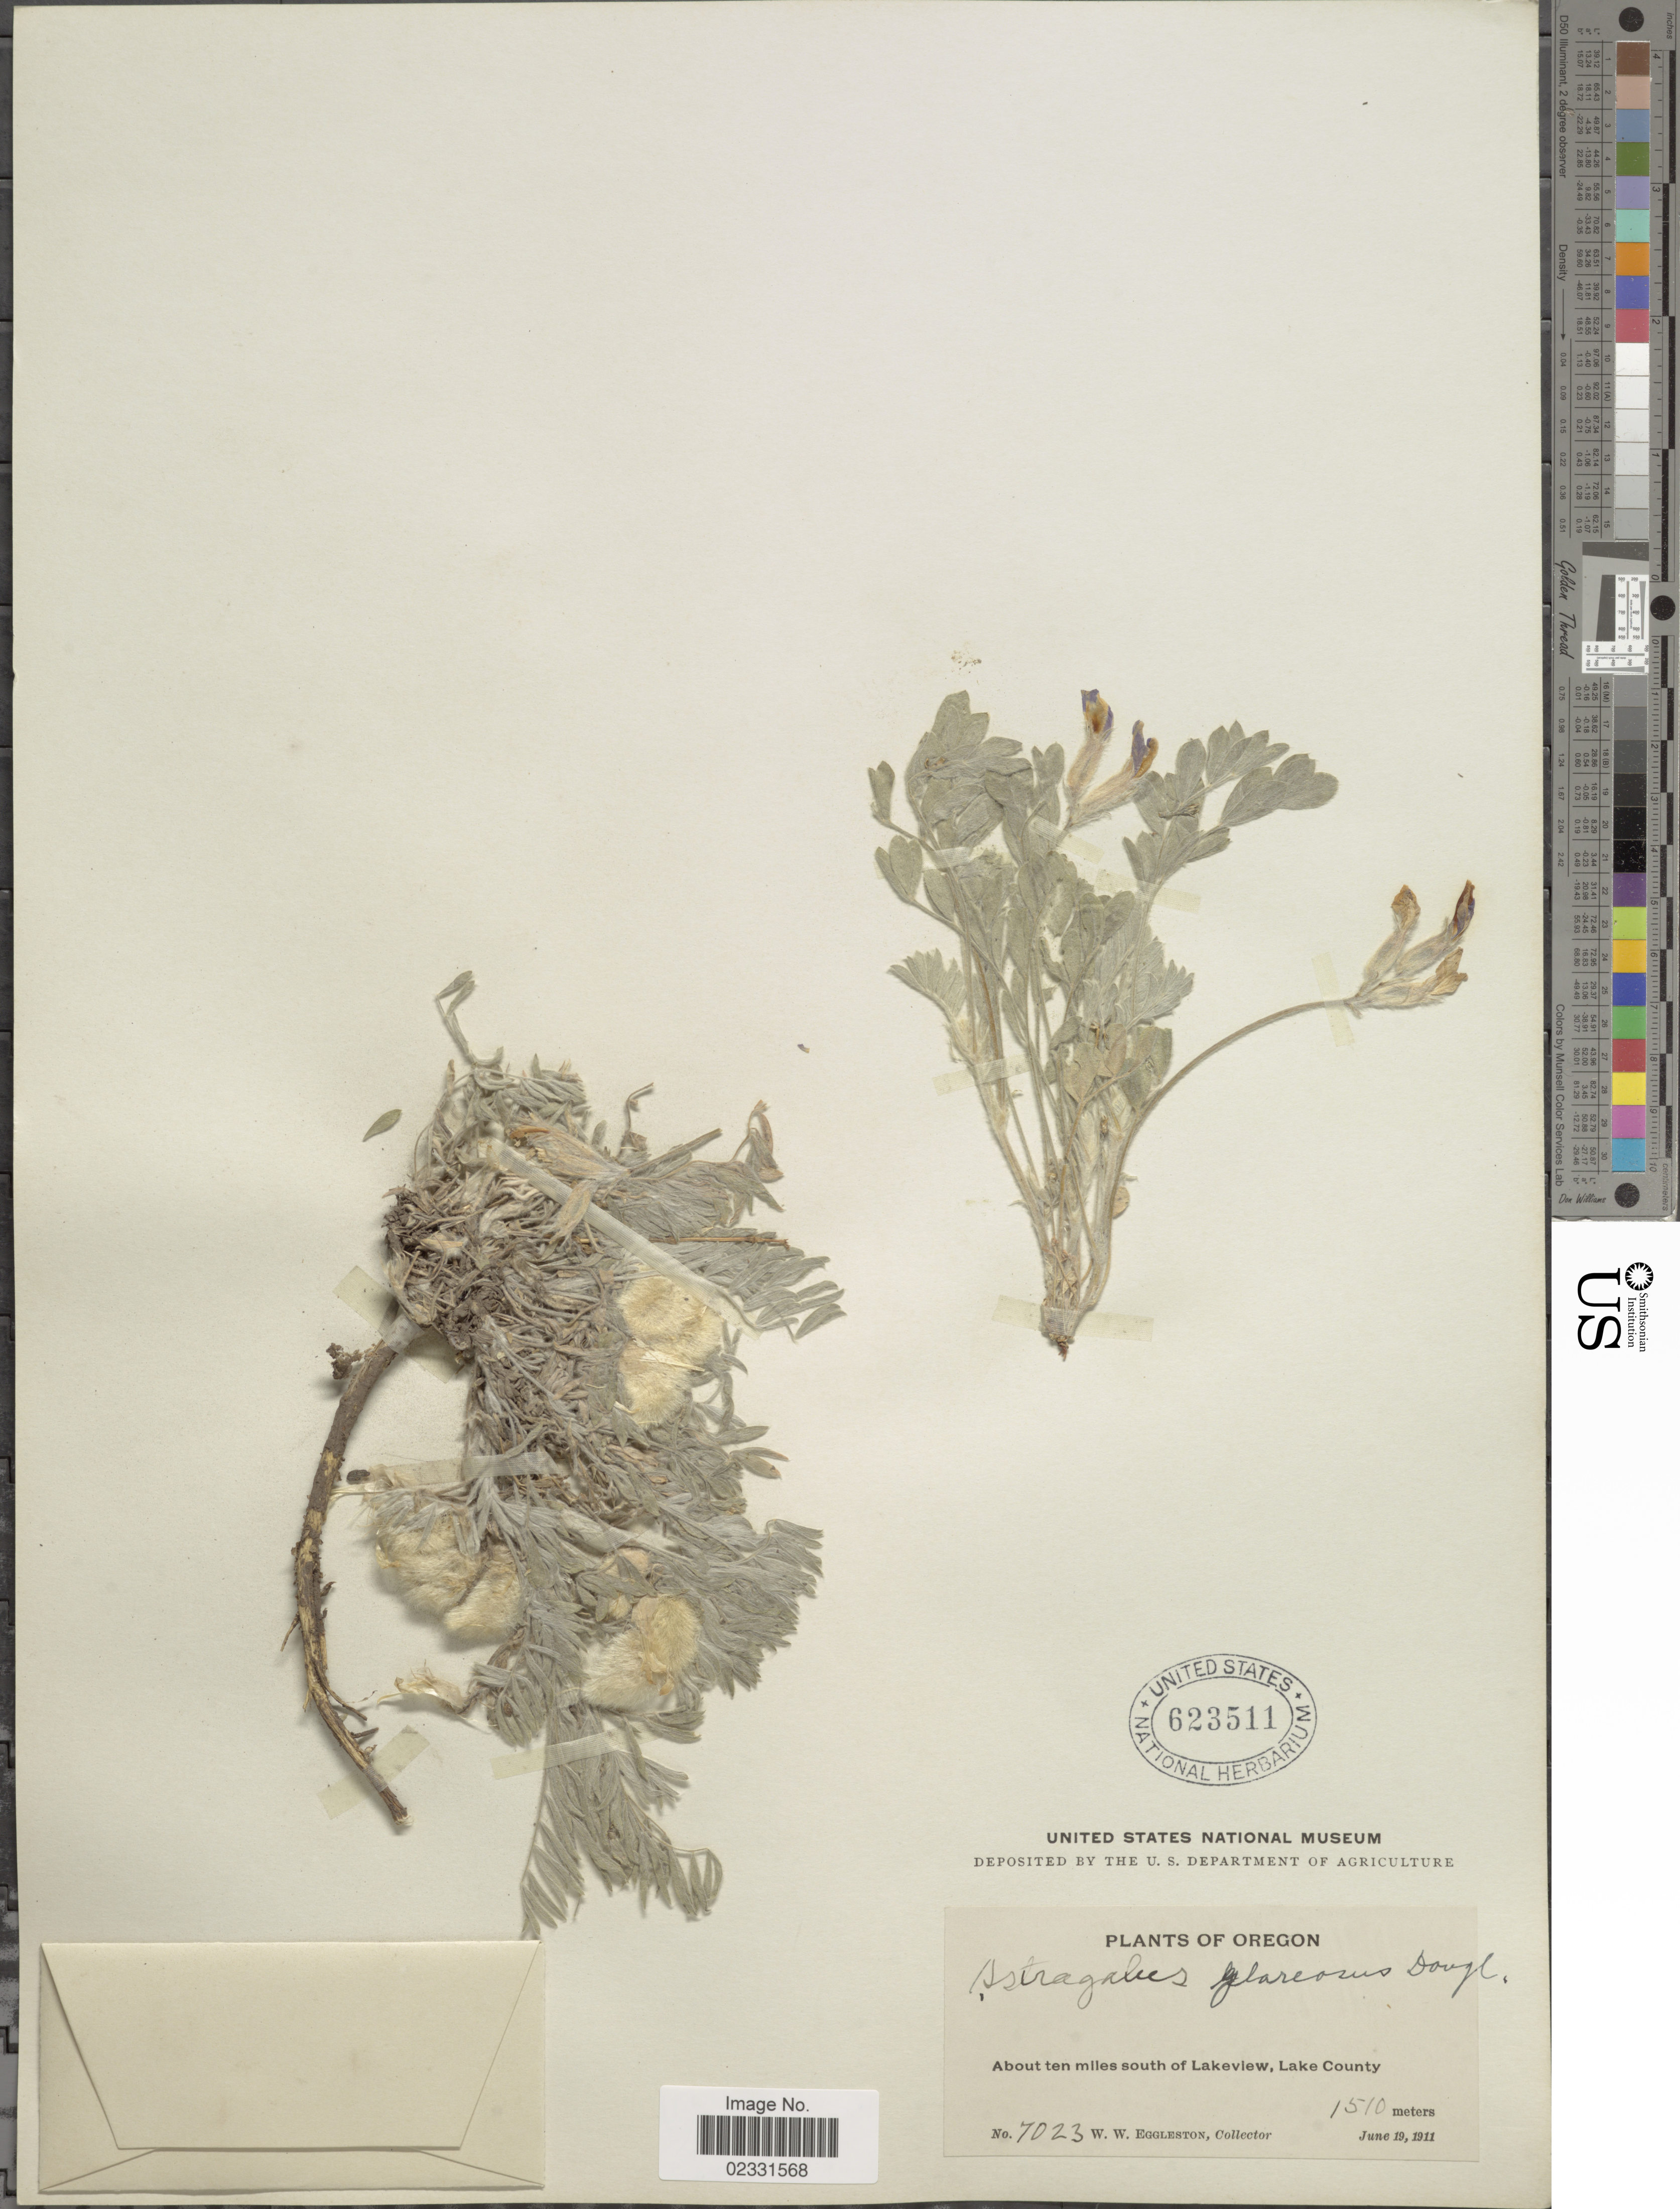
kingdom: Plantae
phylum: Tracheophyta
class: Magnoliopsida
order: Fabales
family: Fabaceae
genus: Astragalus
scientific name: Astragalus purshii var. glareosus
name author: (Douglas ex Hook.) Barneby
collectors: W. W. Eggleston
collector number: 7023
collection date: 1911-06-19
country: United States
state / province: Oregon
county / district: Lake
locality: About ten miles south of Lakeview, Lake County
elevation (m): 1510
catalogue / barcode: US 623511